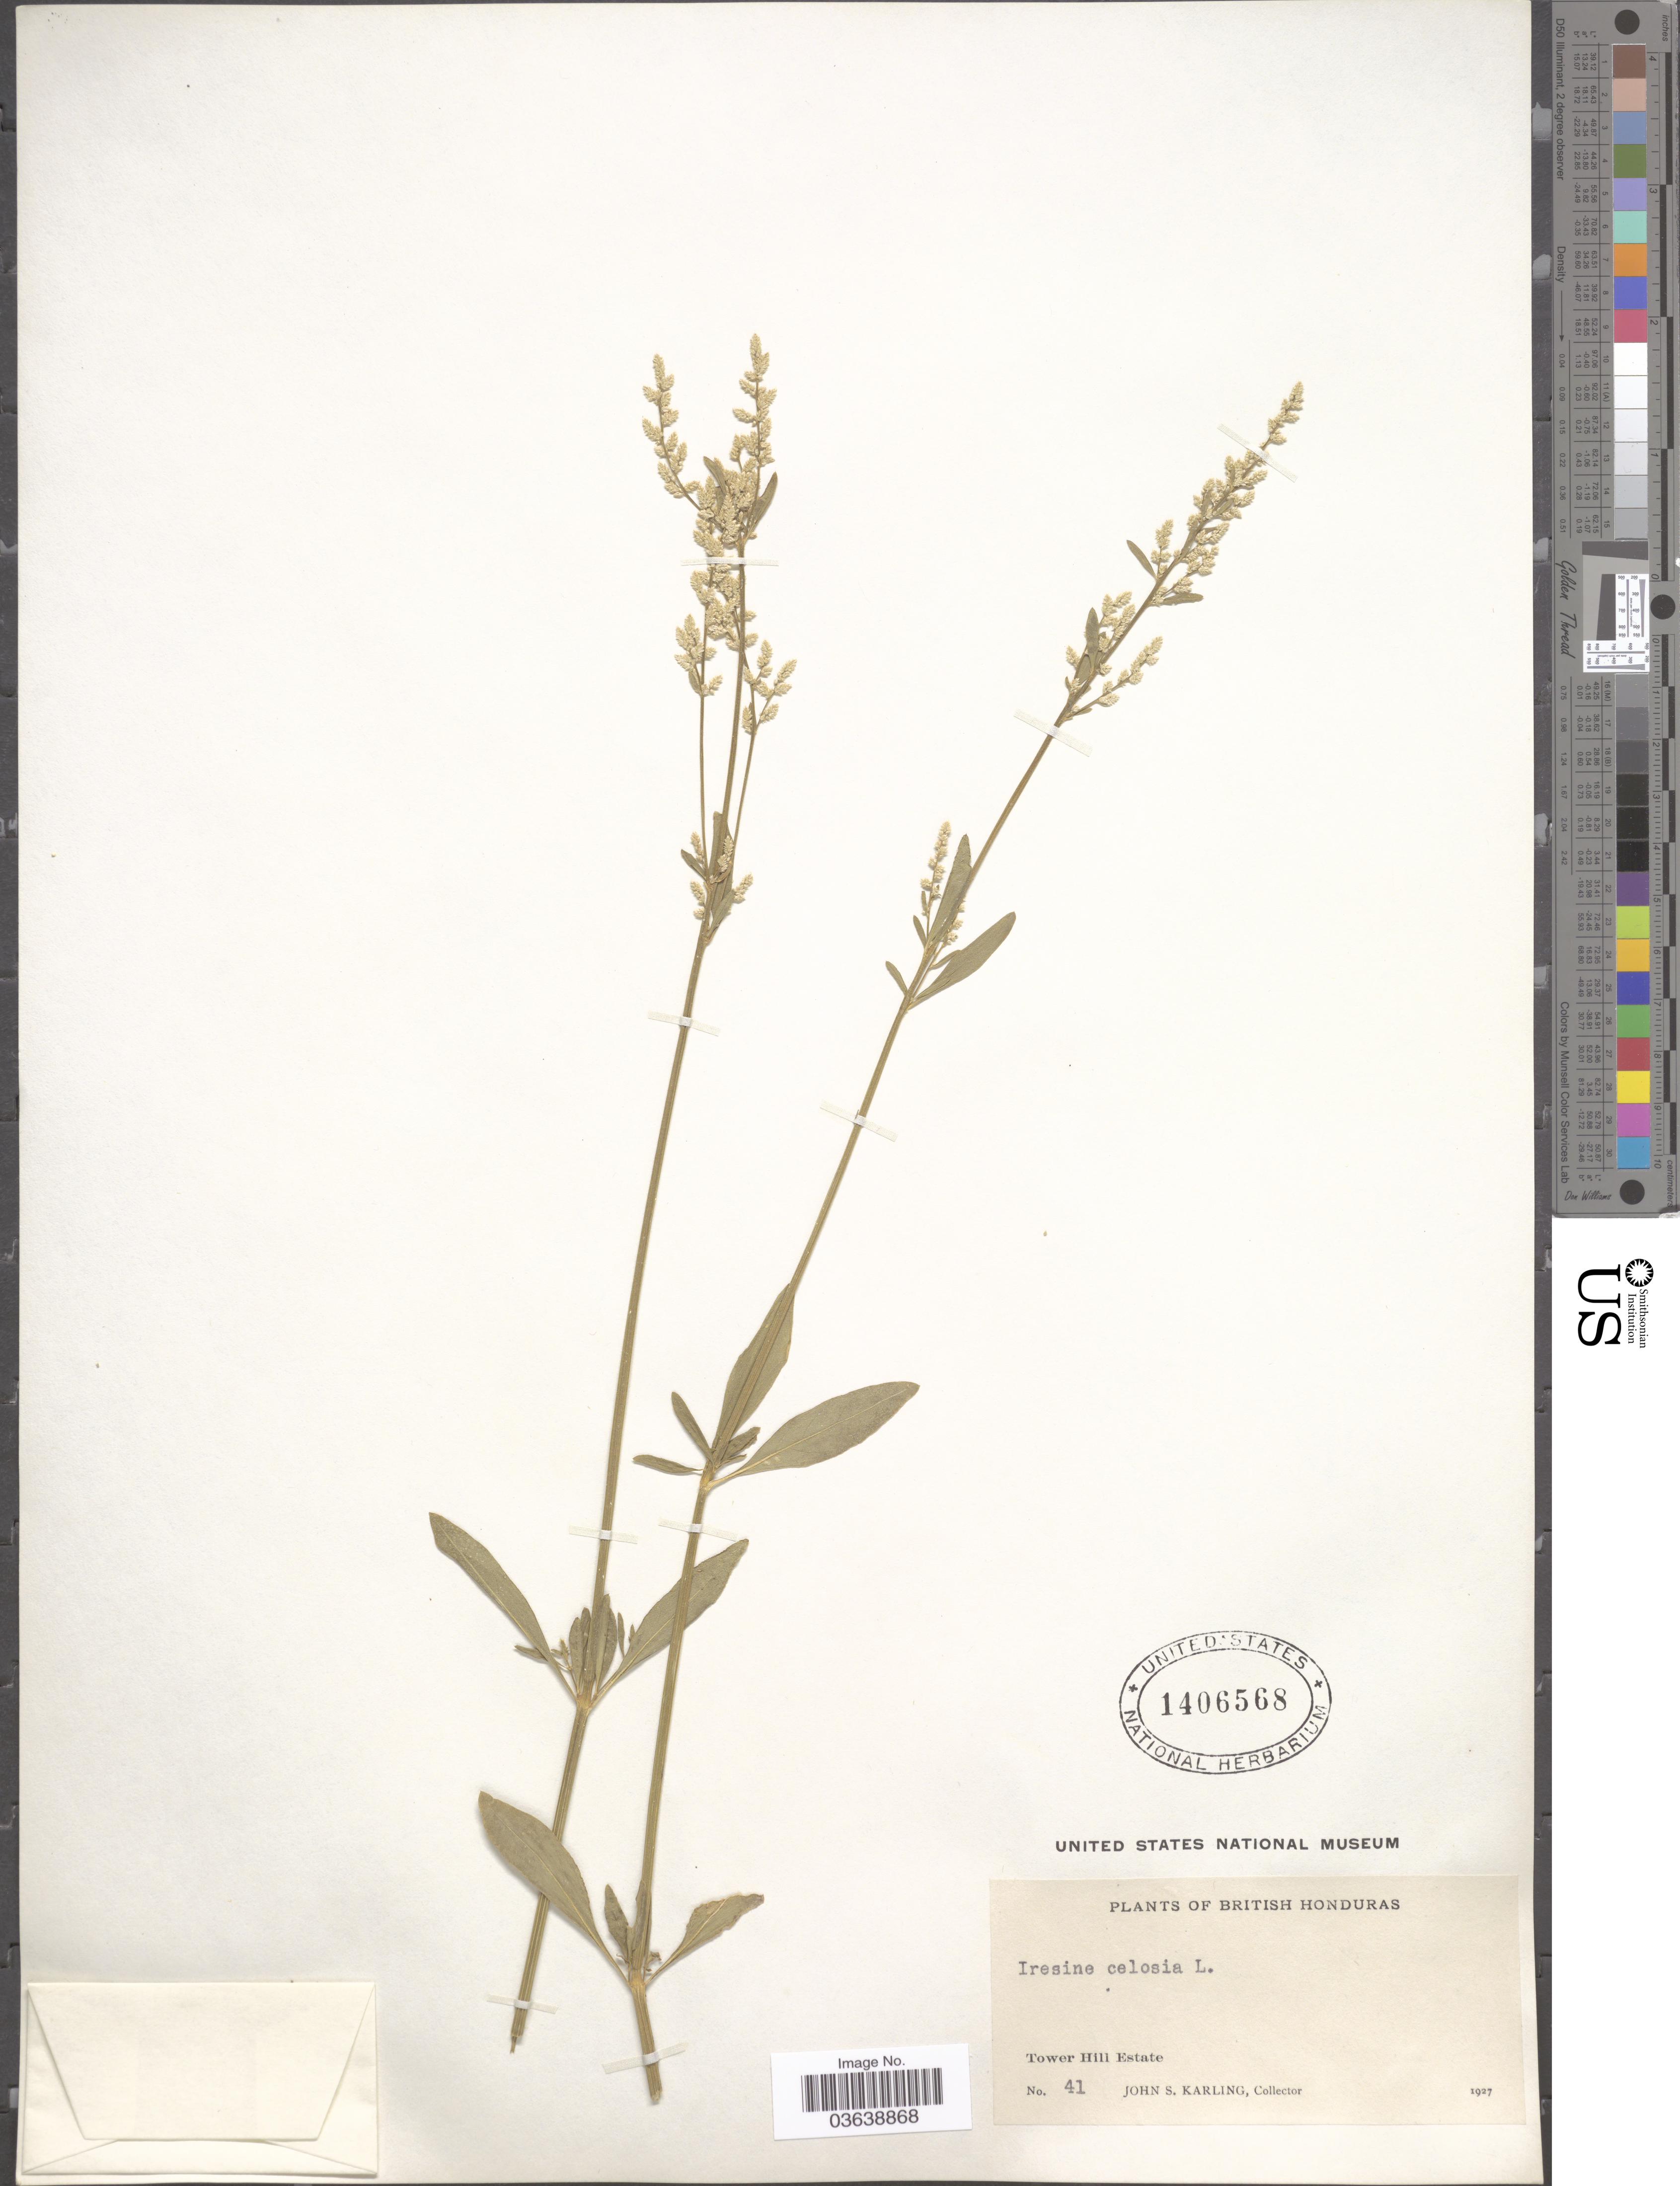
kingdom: Plantae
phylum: Tracheophyta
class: Magnoliopsida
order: Caryophyllales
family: Amaranthaceae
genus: Iresine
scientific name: Iresine diffusa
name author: Humb. & Bonpl. ex Willd.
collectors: J. Karling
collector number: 41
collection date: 1927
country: Belize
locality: British Honduras. Tower Hili Estate.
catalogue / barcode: US 1406568